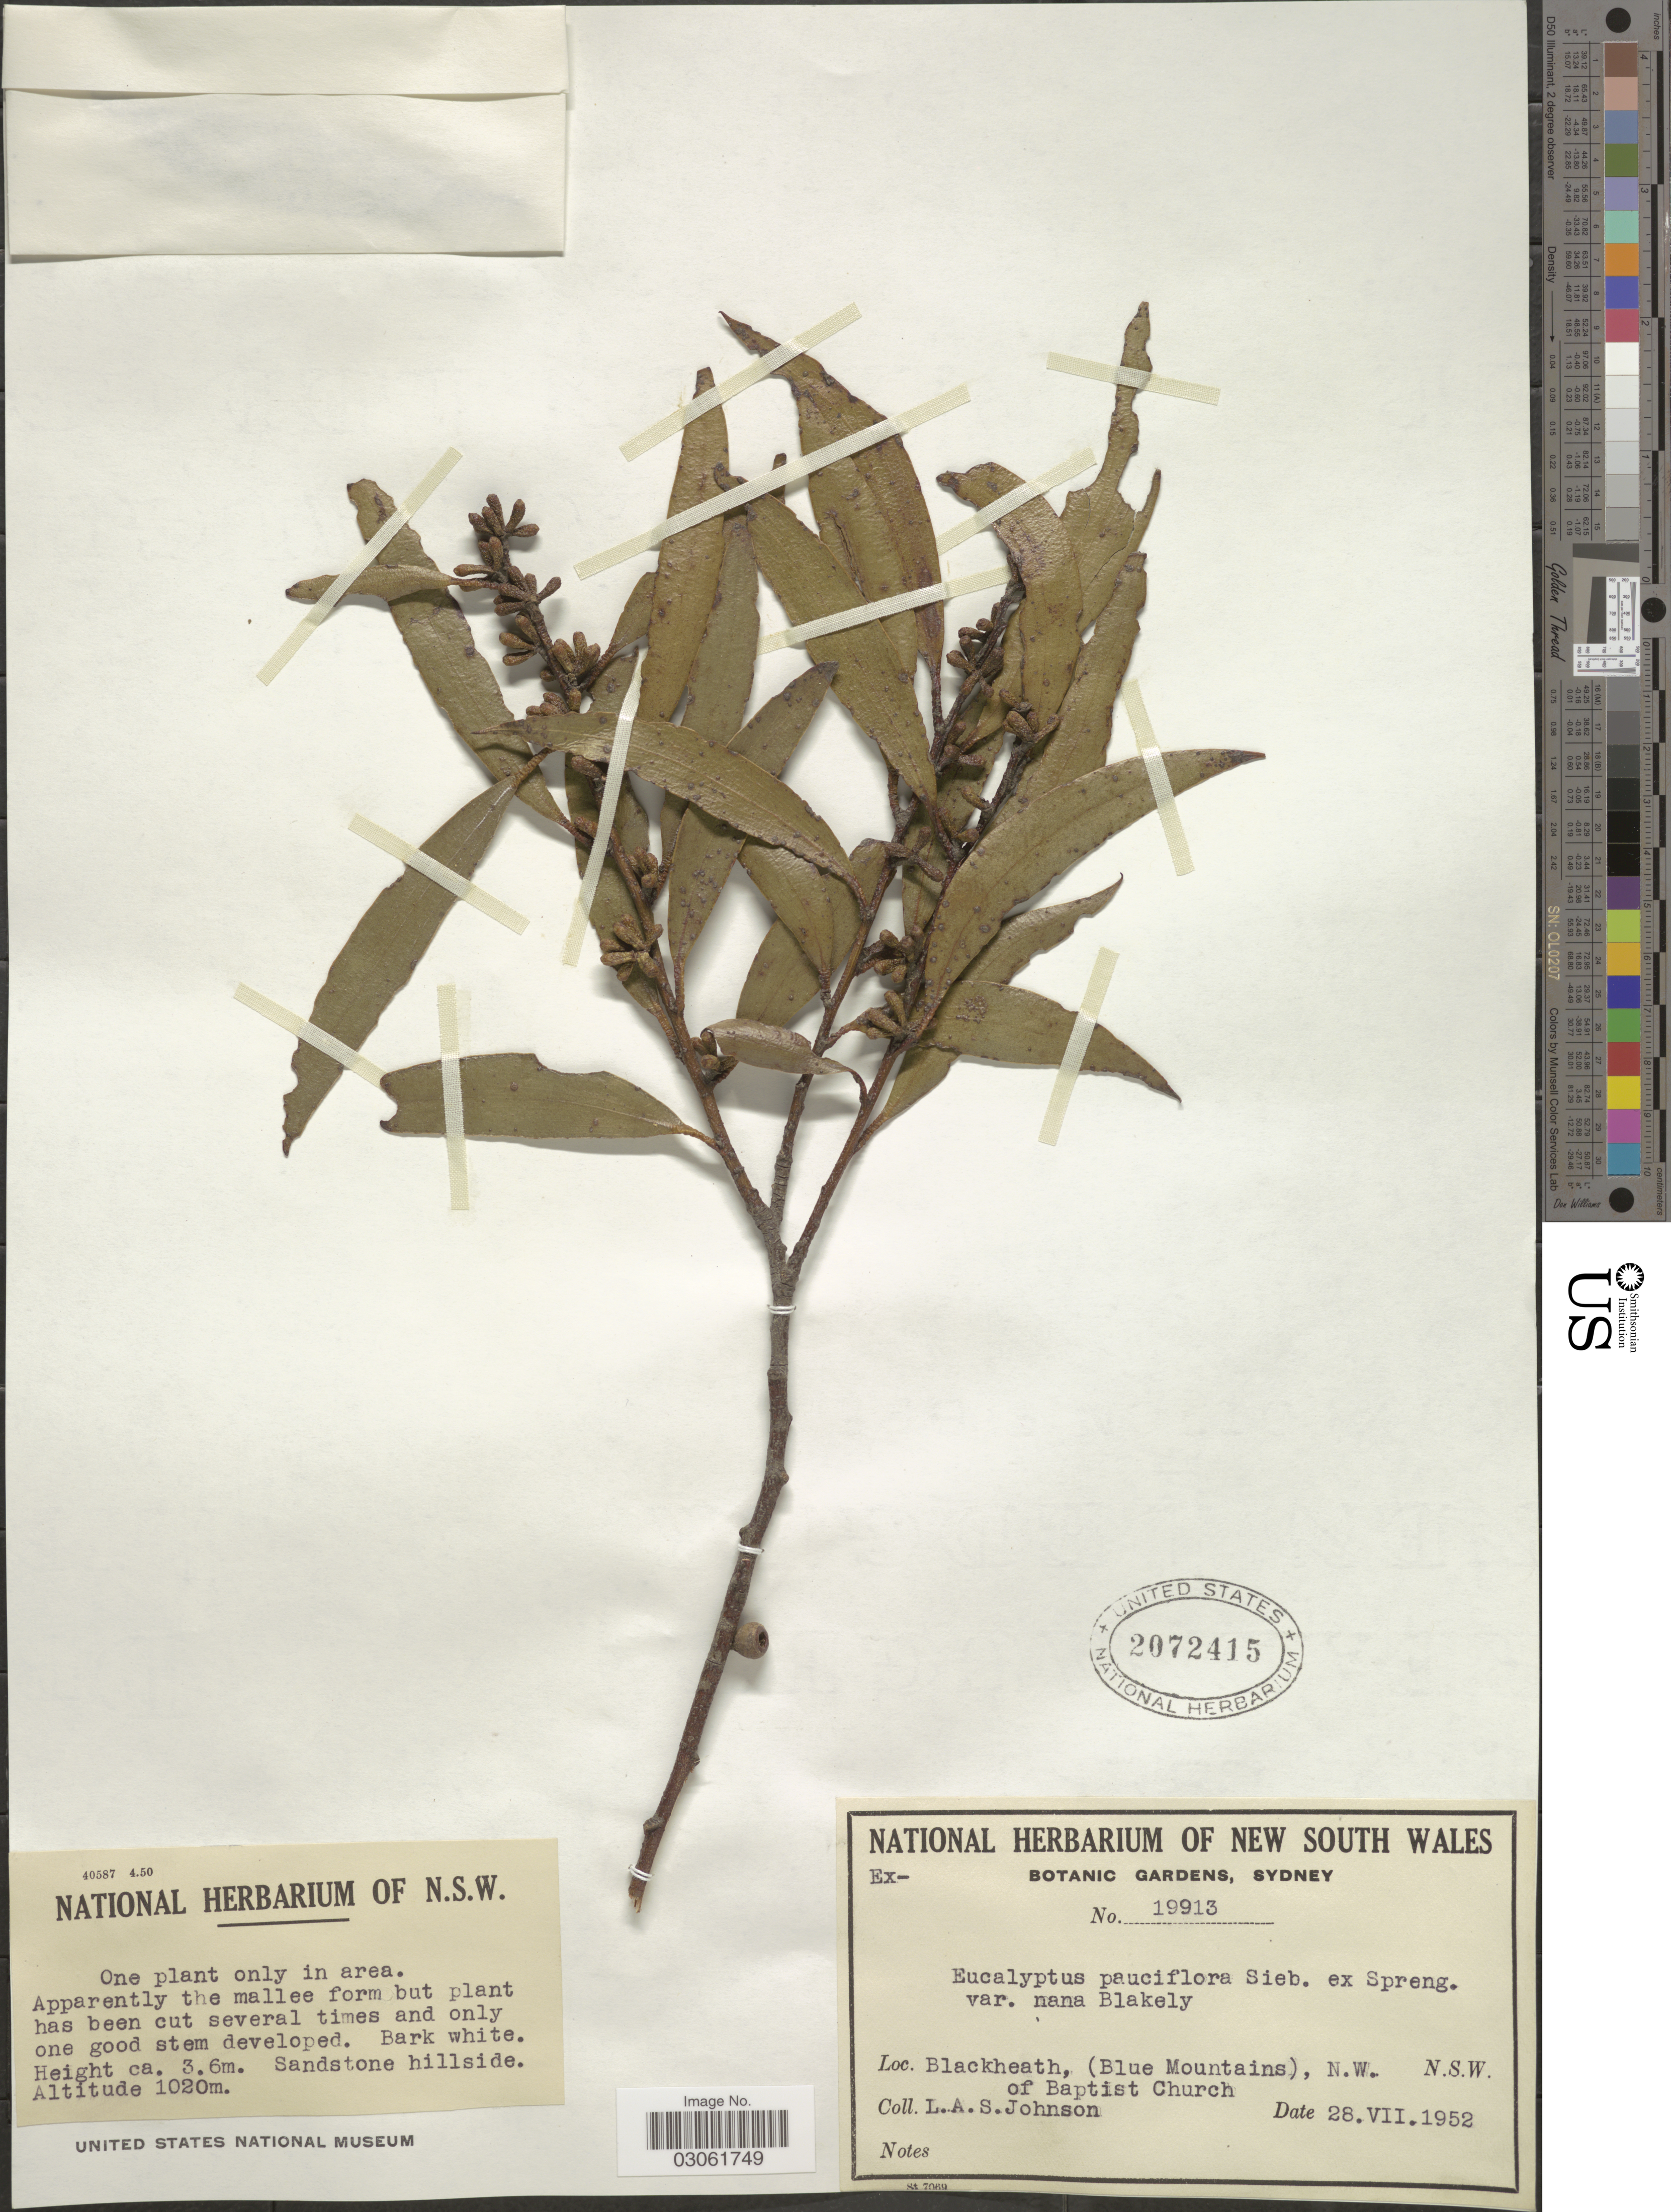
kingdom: Plantae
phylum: Tracheophyta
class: Magnoliopsida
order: Myrtales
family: Myrtaceae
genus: Eucalyptus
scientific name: Eucalyptus pauciflora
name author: Sieber ex Spreng.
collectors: L. A. S. Johnson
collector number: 19913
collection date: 1952-07-28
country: Australia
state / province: New South Wales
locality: Blackheath, (Blue Mountains), N.W. of Baptist Church.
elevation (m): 1020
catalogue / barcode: US 2072415